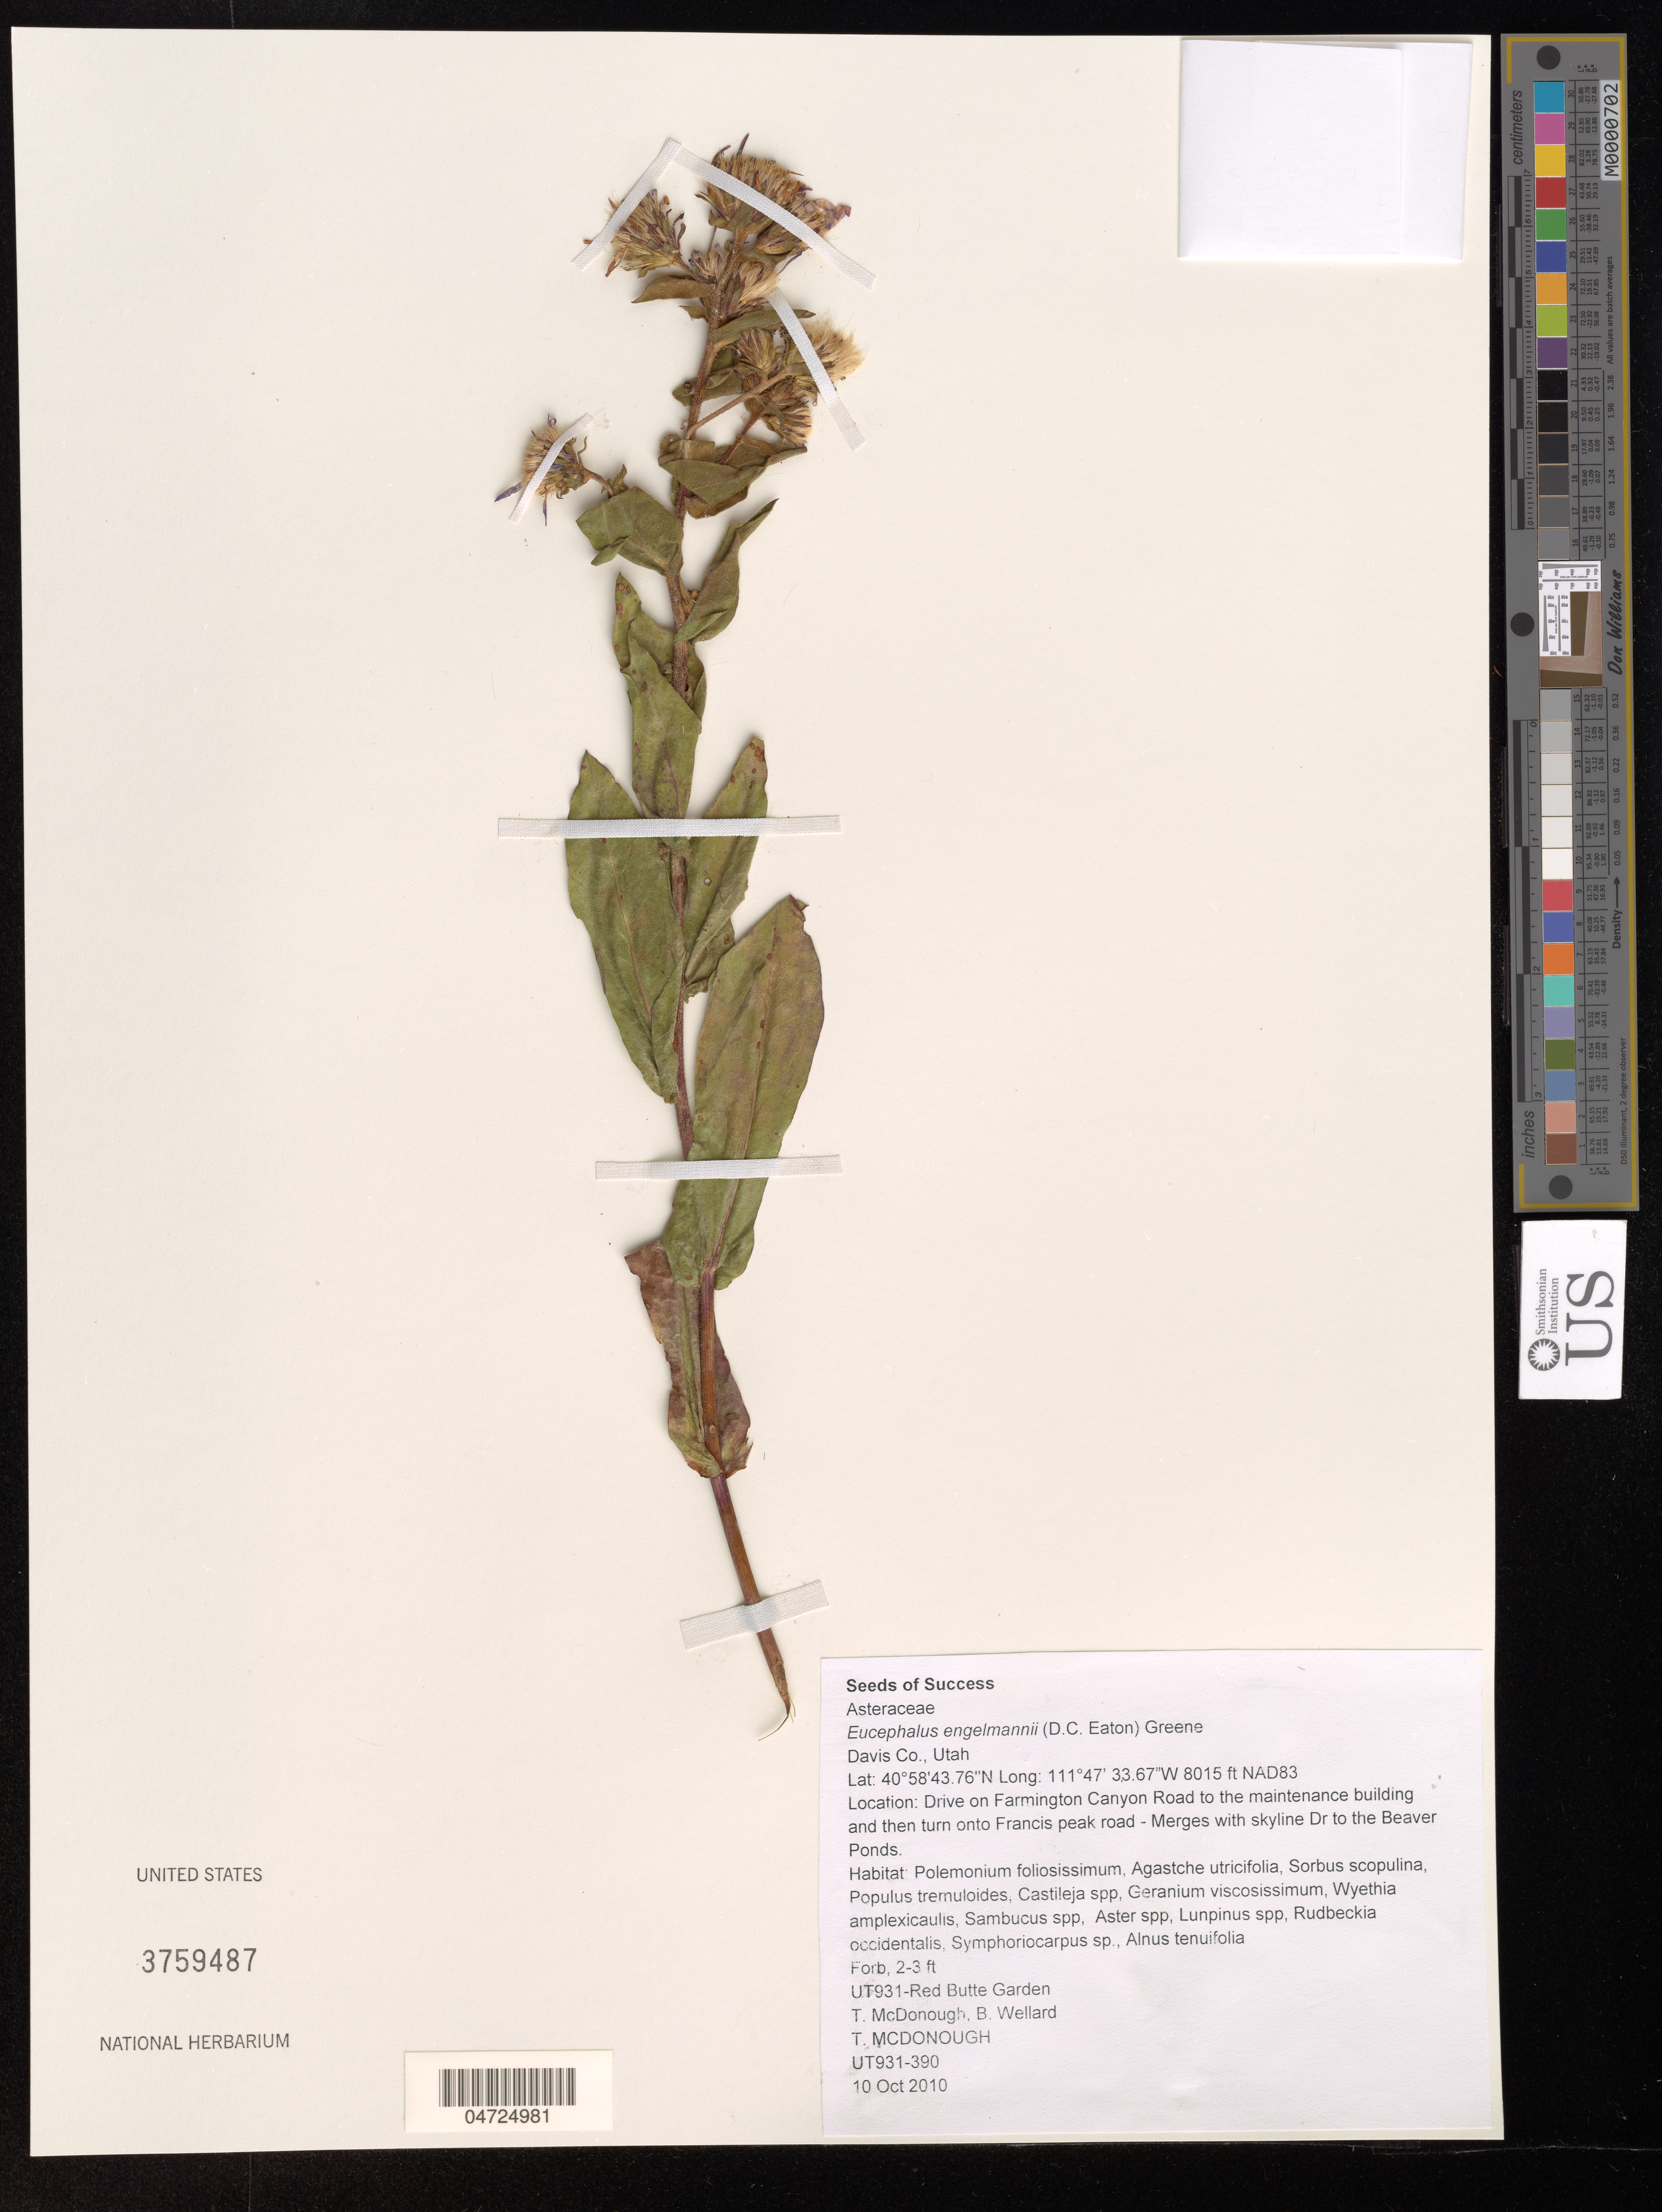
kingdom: Plantae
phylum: Tracheophyta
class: Magnoliopsida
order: Asterales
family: Asteraceae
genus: Eucephalus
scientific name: Eucephalus engelmannii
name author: (D.C. Eaton) Greene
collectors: T. McDonough & B. Wellard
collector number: UT931-390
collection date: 2010-10-10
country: United States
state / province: Utah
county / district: Davis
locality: Davis Co. NAD83. Drive on Farmington Canyon Road to the maintenance building and then turn onto Francis peak road - Merges with skyline Dr to the Beaver Ponds. UT931-Red Butte Garden.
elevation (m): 2443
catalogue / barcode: US 3759487